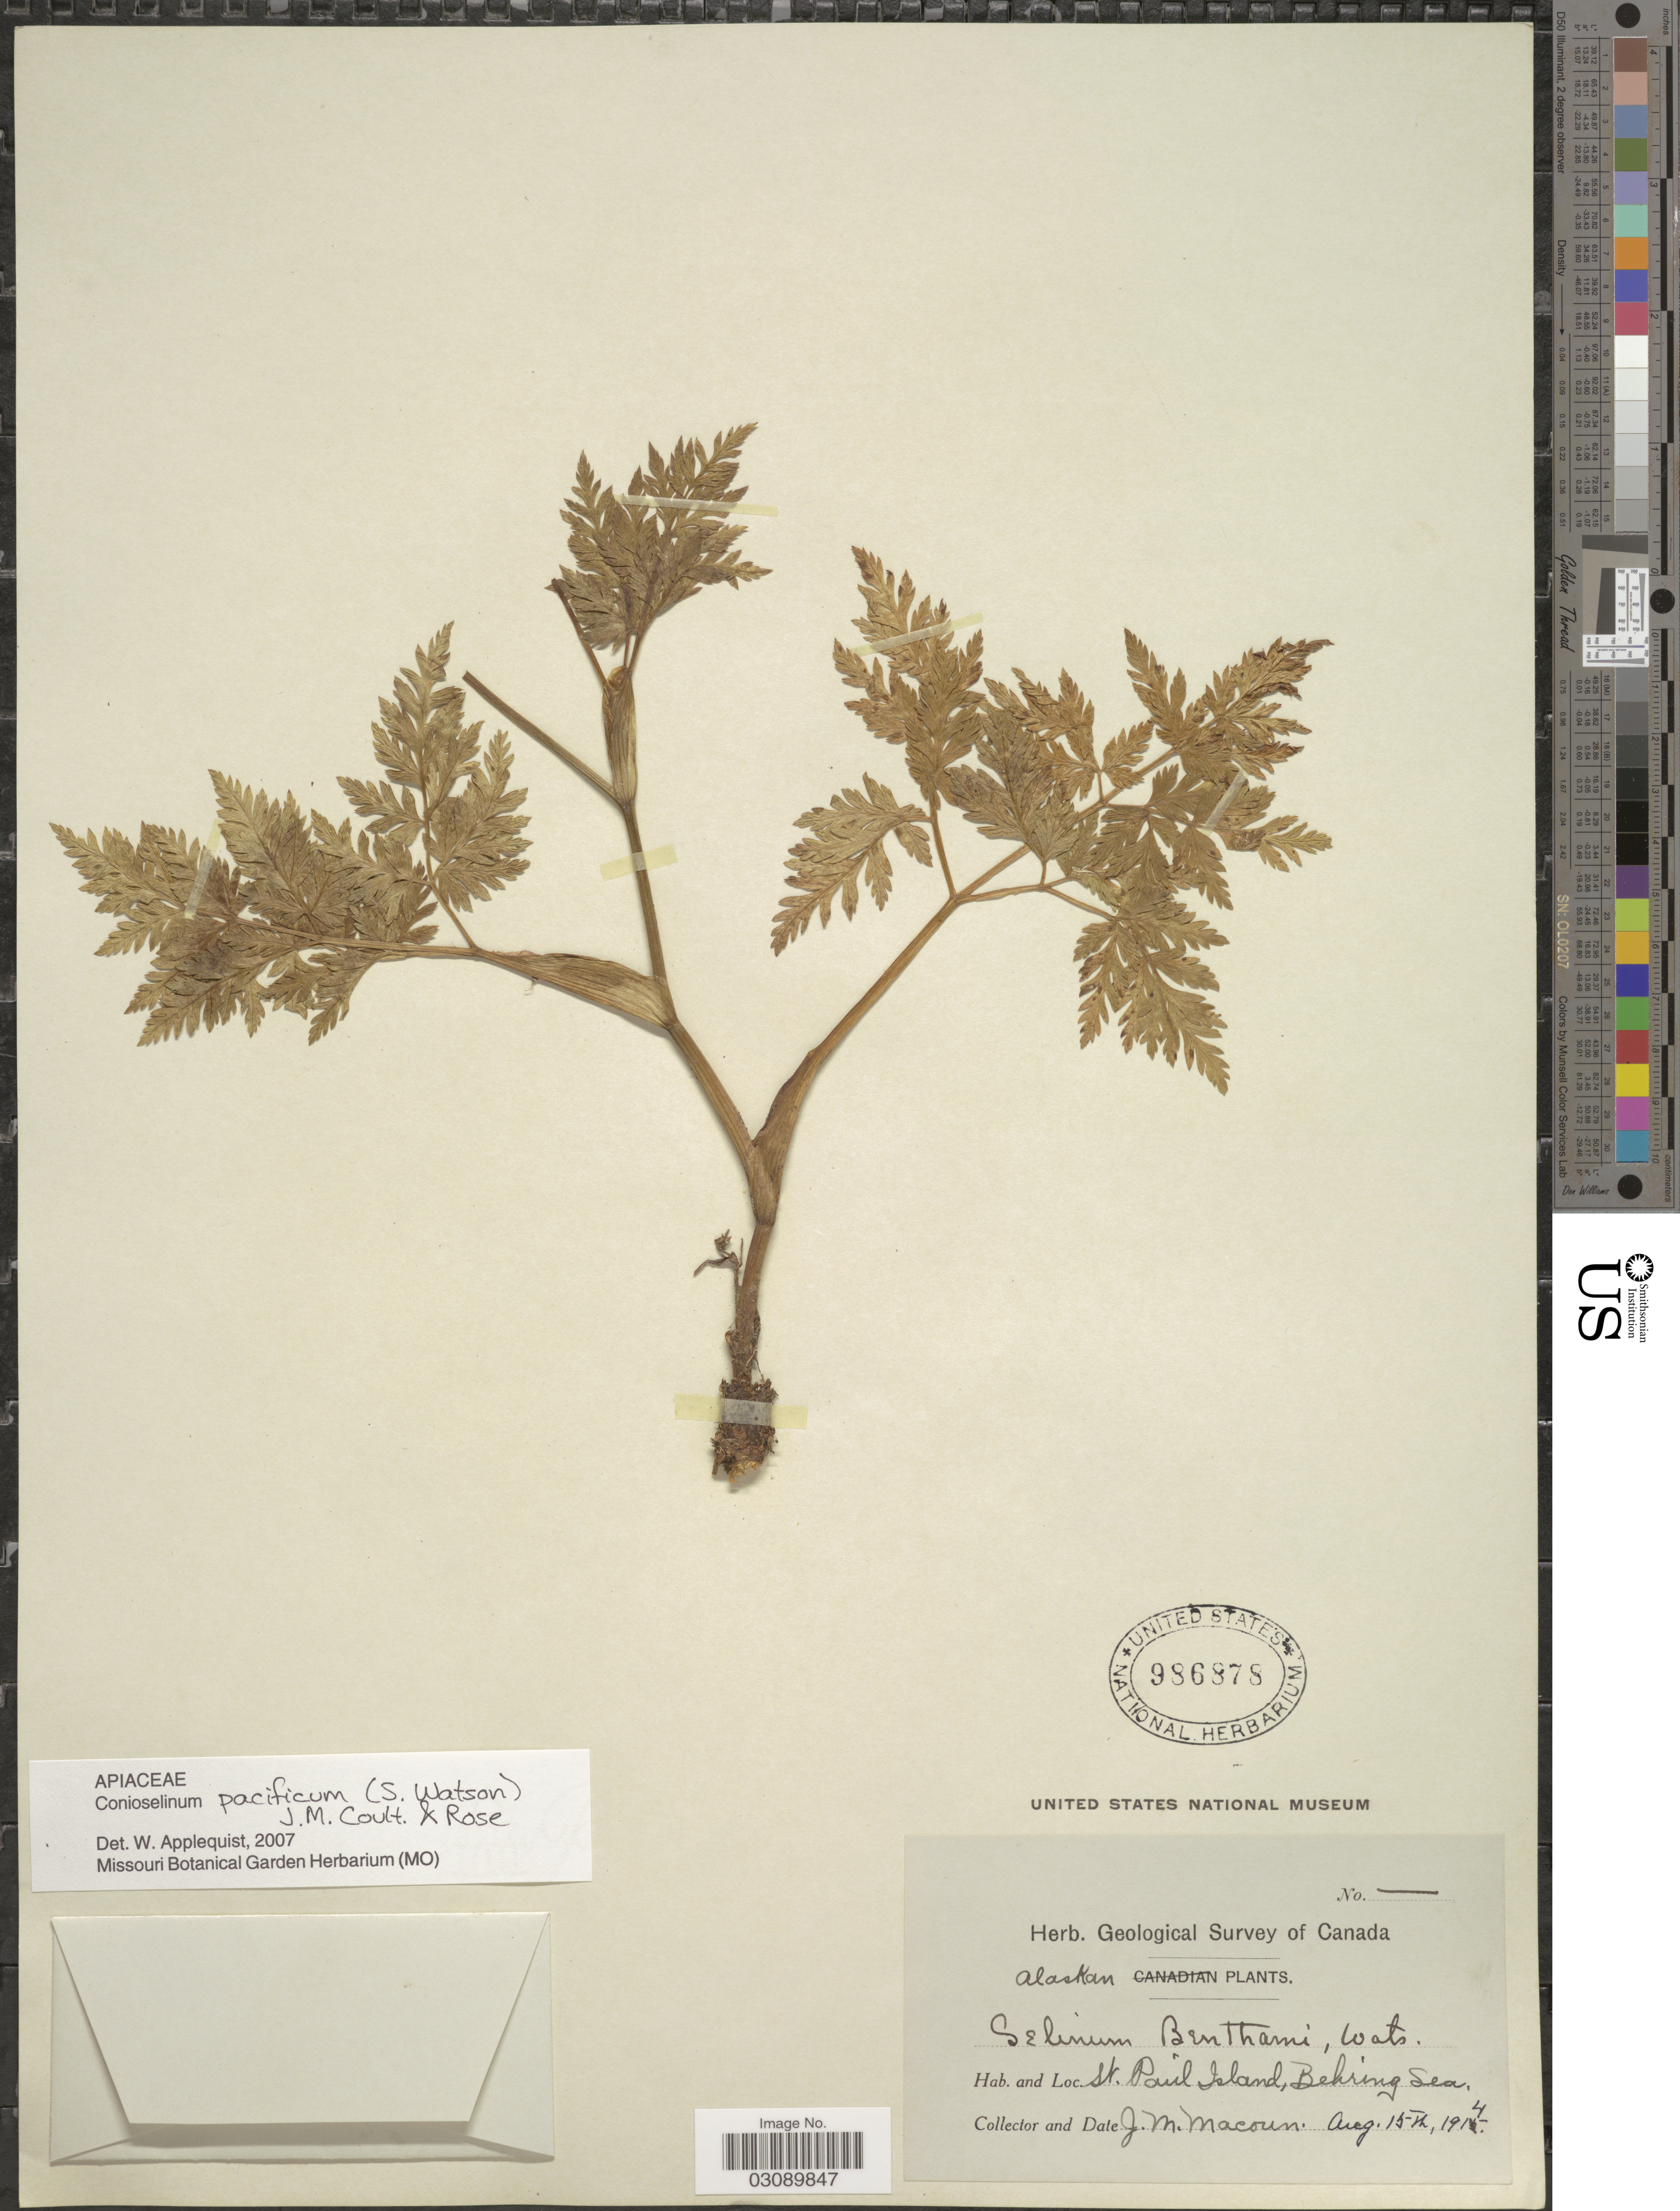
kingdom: Plantae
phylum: Tracheophyta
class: Magnoliopsida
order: Apiales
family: Apiaceae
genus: Conioselinum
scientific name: Conioselinum pacificum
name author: (S. Watson) J.M. Coult. & Rose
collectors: J. M. Macoun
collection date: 1914-08-15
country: United States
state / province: Alaska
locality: St. Paul Island, Behring Sea.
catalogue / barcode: US 986878